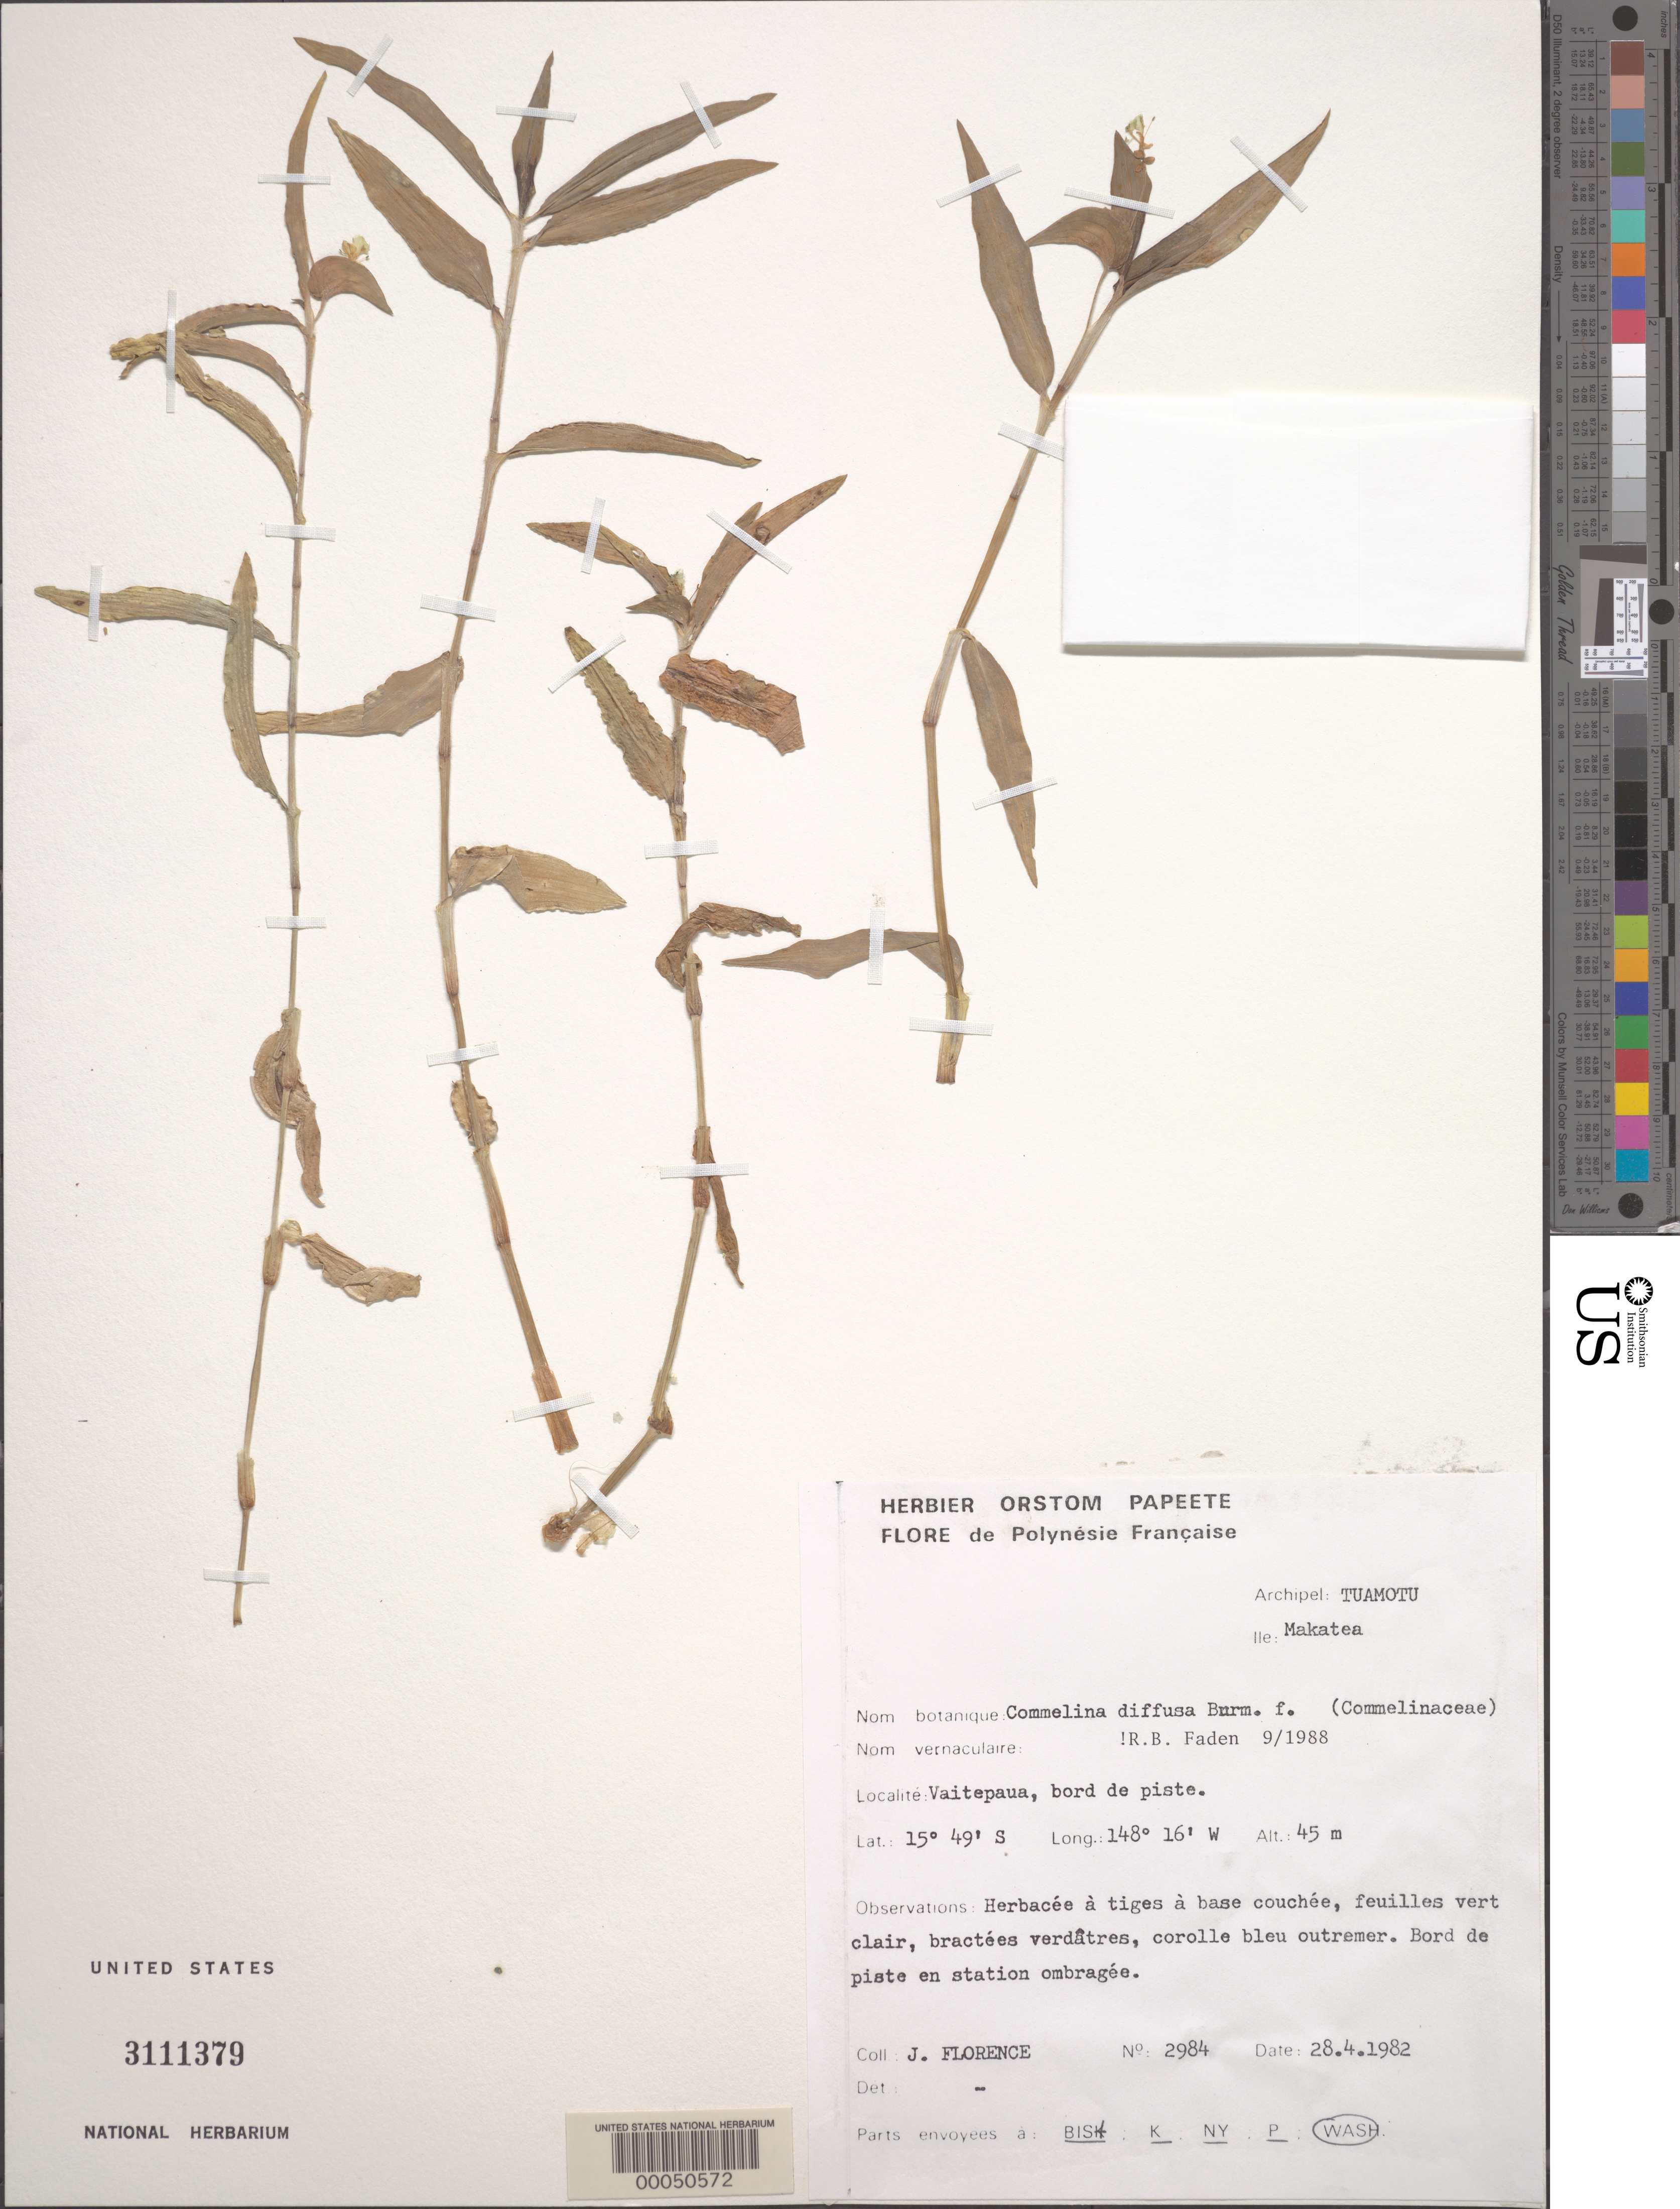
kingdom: Plantae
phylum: Tracheophyta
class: Liliopsida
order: Commelinales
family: Commelinaceae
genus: Commelina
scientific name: Commelina diffusa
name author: Burm. f.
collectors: J. Florence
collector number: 2984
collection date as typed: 28 Apr 1982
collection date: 1982-04-28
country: French Polynesia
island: Makatea [Aurora]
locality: Vaitepaua, edge of trail [Tuamotu Archipelago]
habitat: Shady side of trail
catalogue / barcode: US 3111379